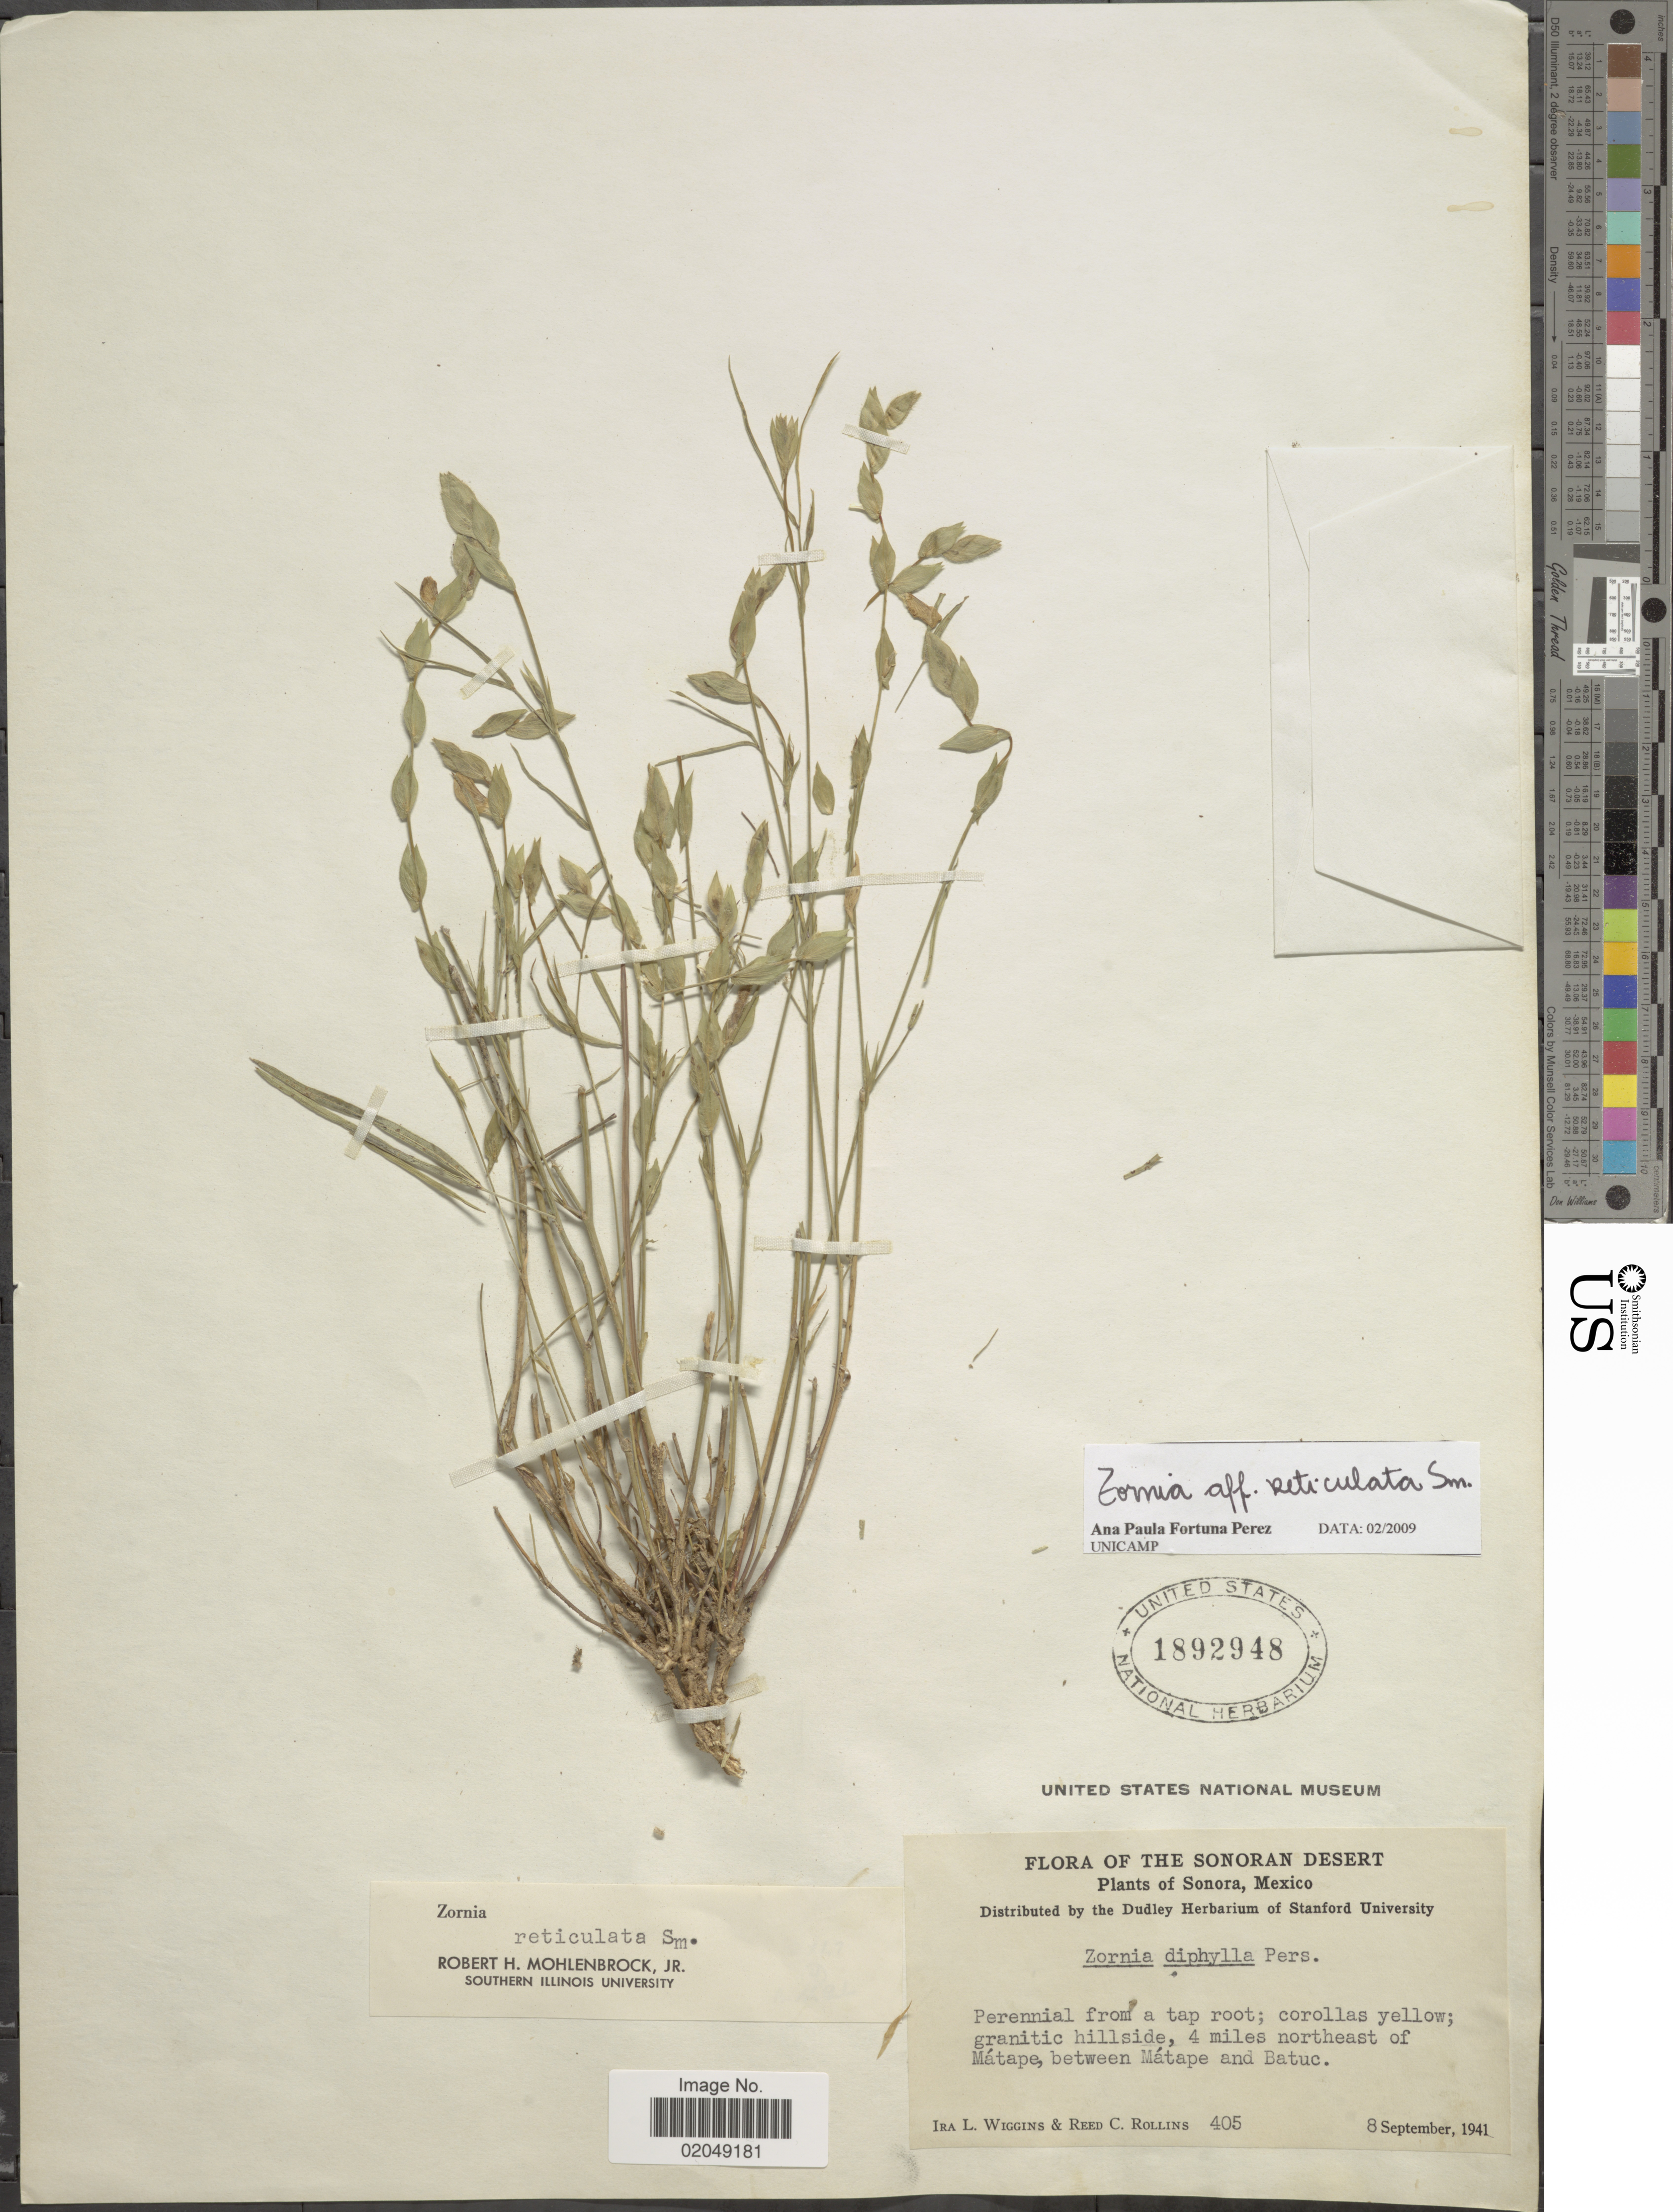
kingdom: Plantae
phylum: Tracheophyta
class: Magnoliopsida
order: Fabales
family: Fabaceae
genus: Zornia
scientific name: Zornia reticulata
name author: Sm.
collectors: I. L. Wiggins & R. C. Rollins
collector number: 405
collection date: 1941-09-08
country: Mexico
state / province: Sonora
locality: Sonoran Desert, granitic hillside, 4 miles northeast of Matape, between Matape and Batuc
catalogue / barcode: US 1892948